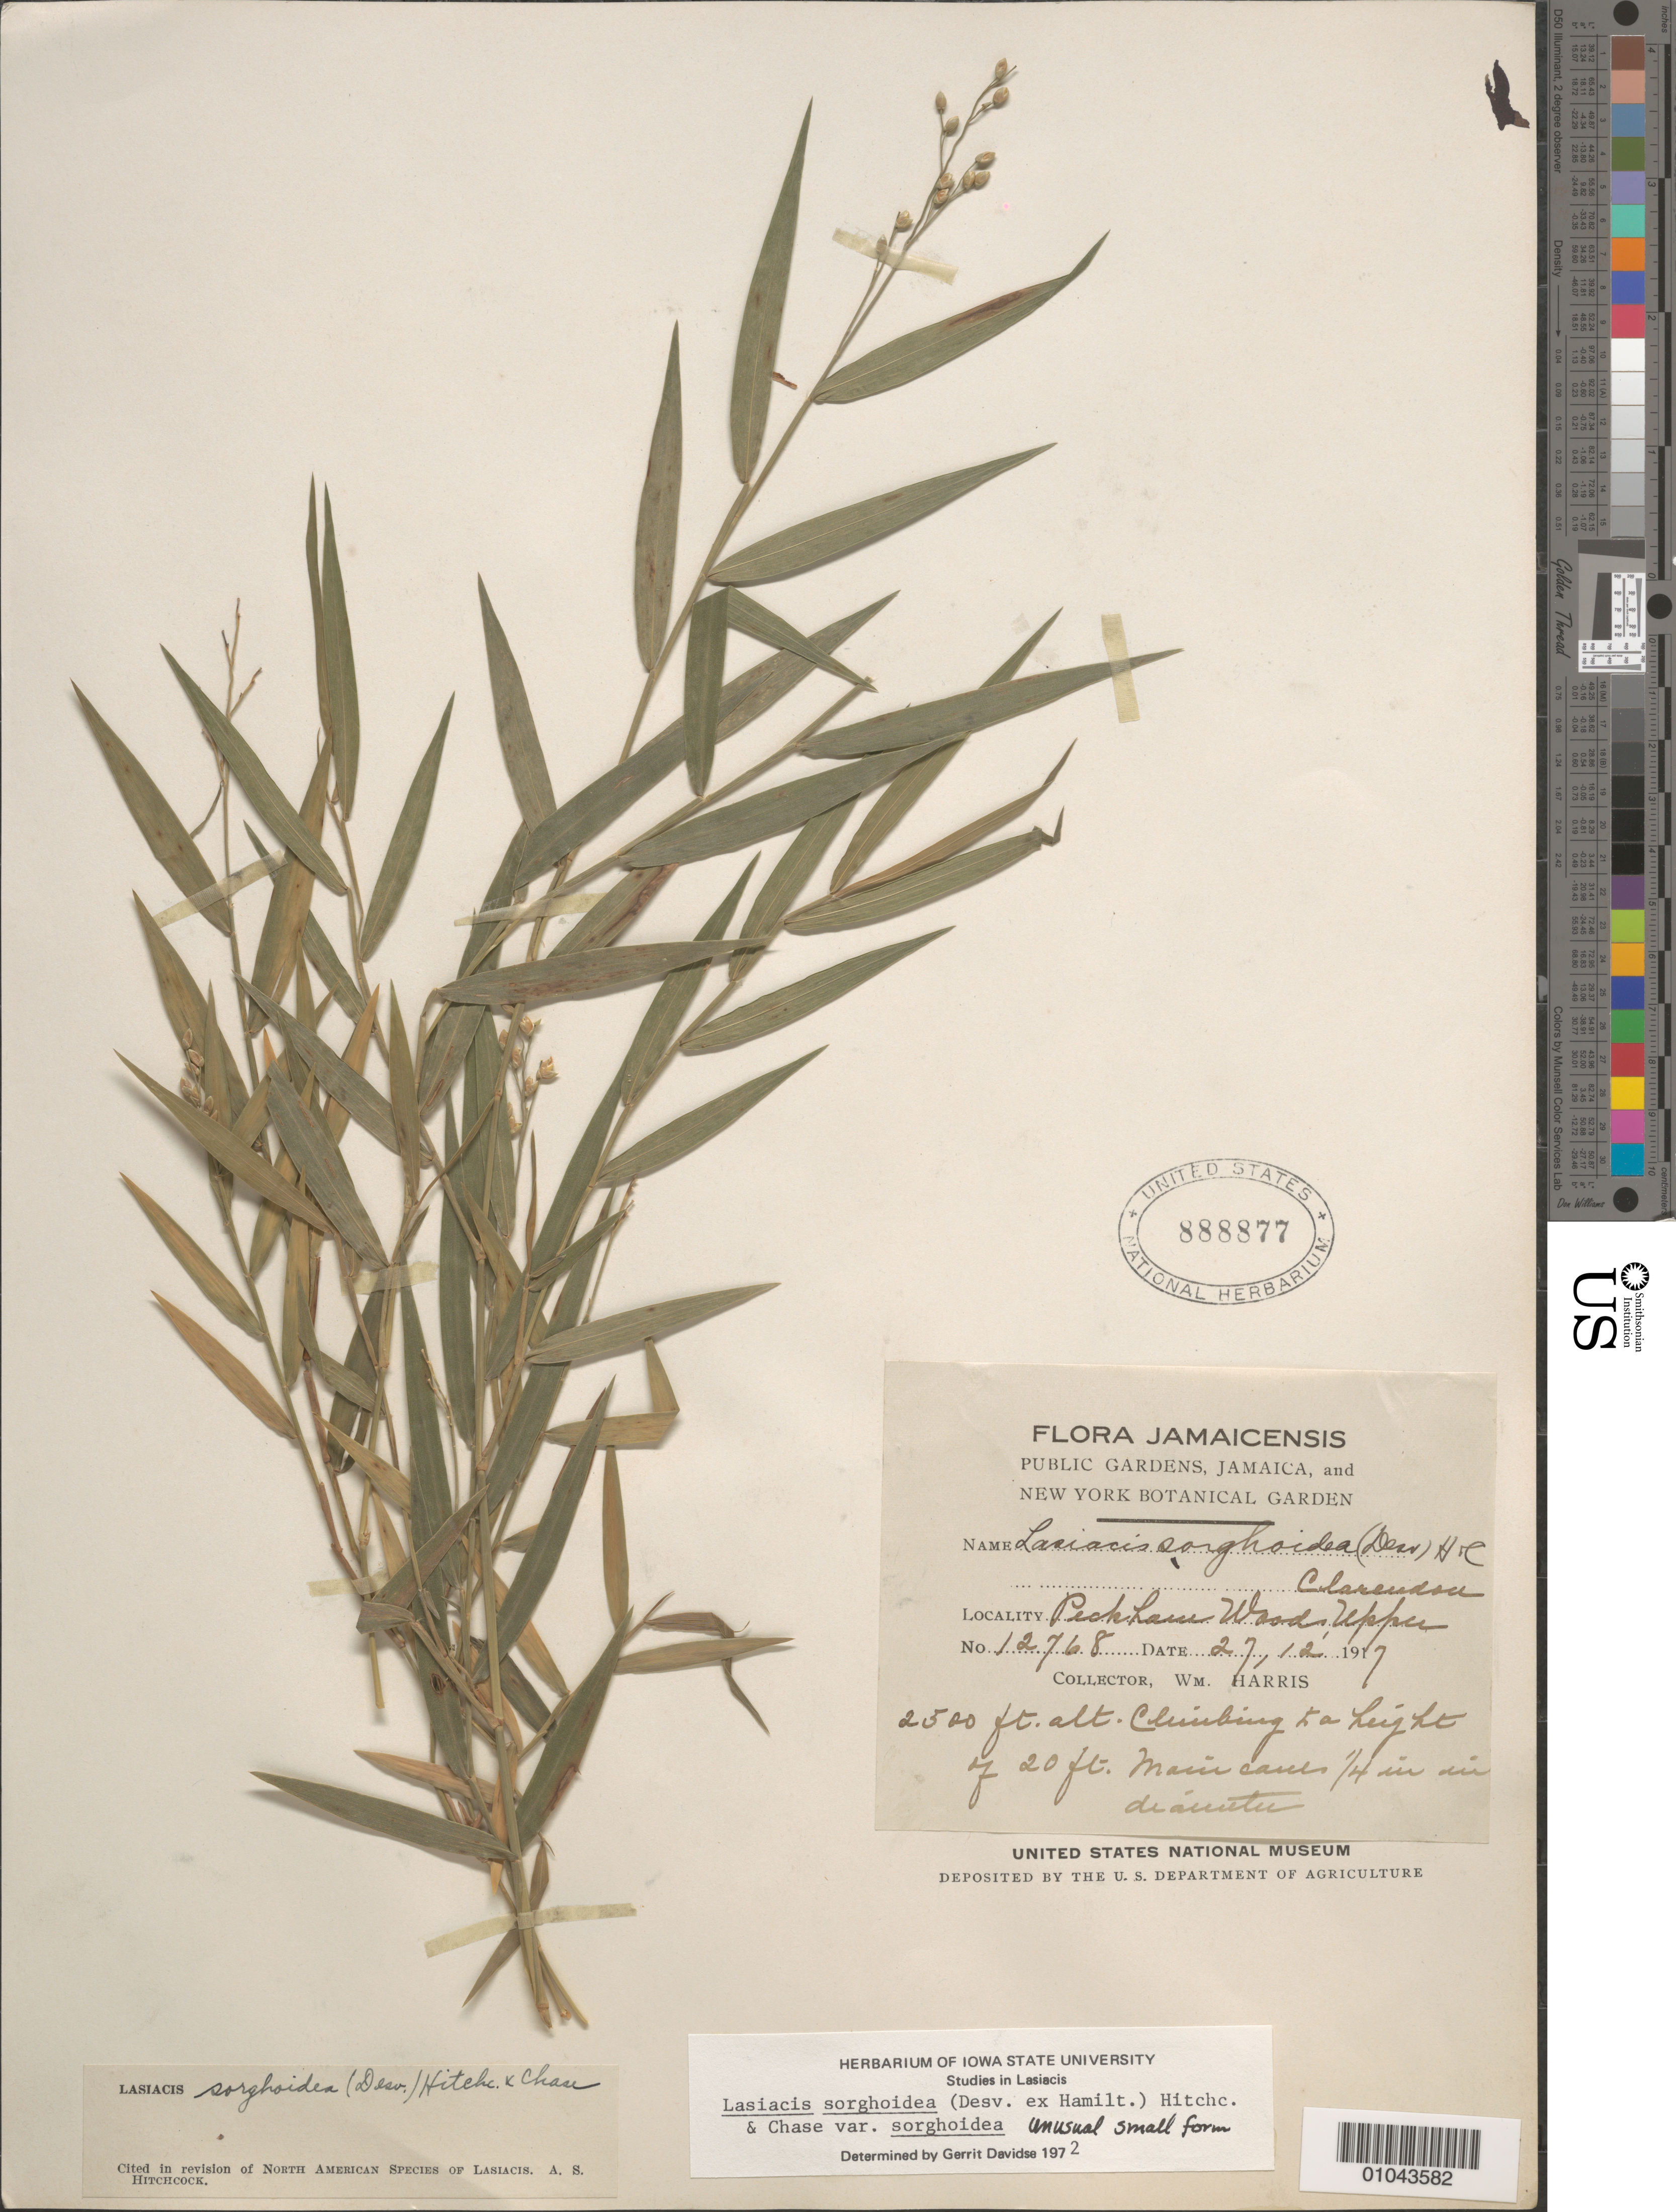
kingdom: Plantae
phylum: Tracheophyta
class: Liliopsida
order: Poales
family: Poaceae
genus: Lasiacis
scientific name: Lasiacis sorghoidea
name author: (Desv. ex Ham.) Hitchc. & Chase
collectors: W. H. Harris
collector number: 12768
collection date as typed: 27 Dec 1917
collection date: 1917-12-27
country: Jamaica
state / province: Clarendon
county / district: Peckham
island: Jamaica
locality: Peckham Woods, Upper Clarendon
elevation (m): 762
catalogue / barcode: US 888877